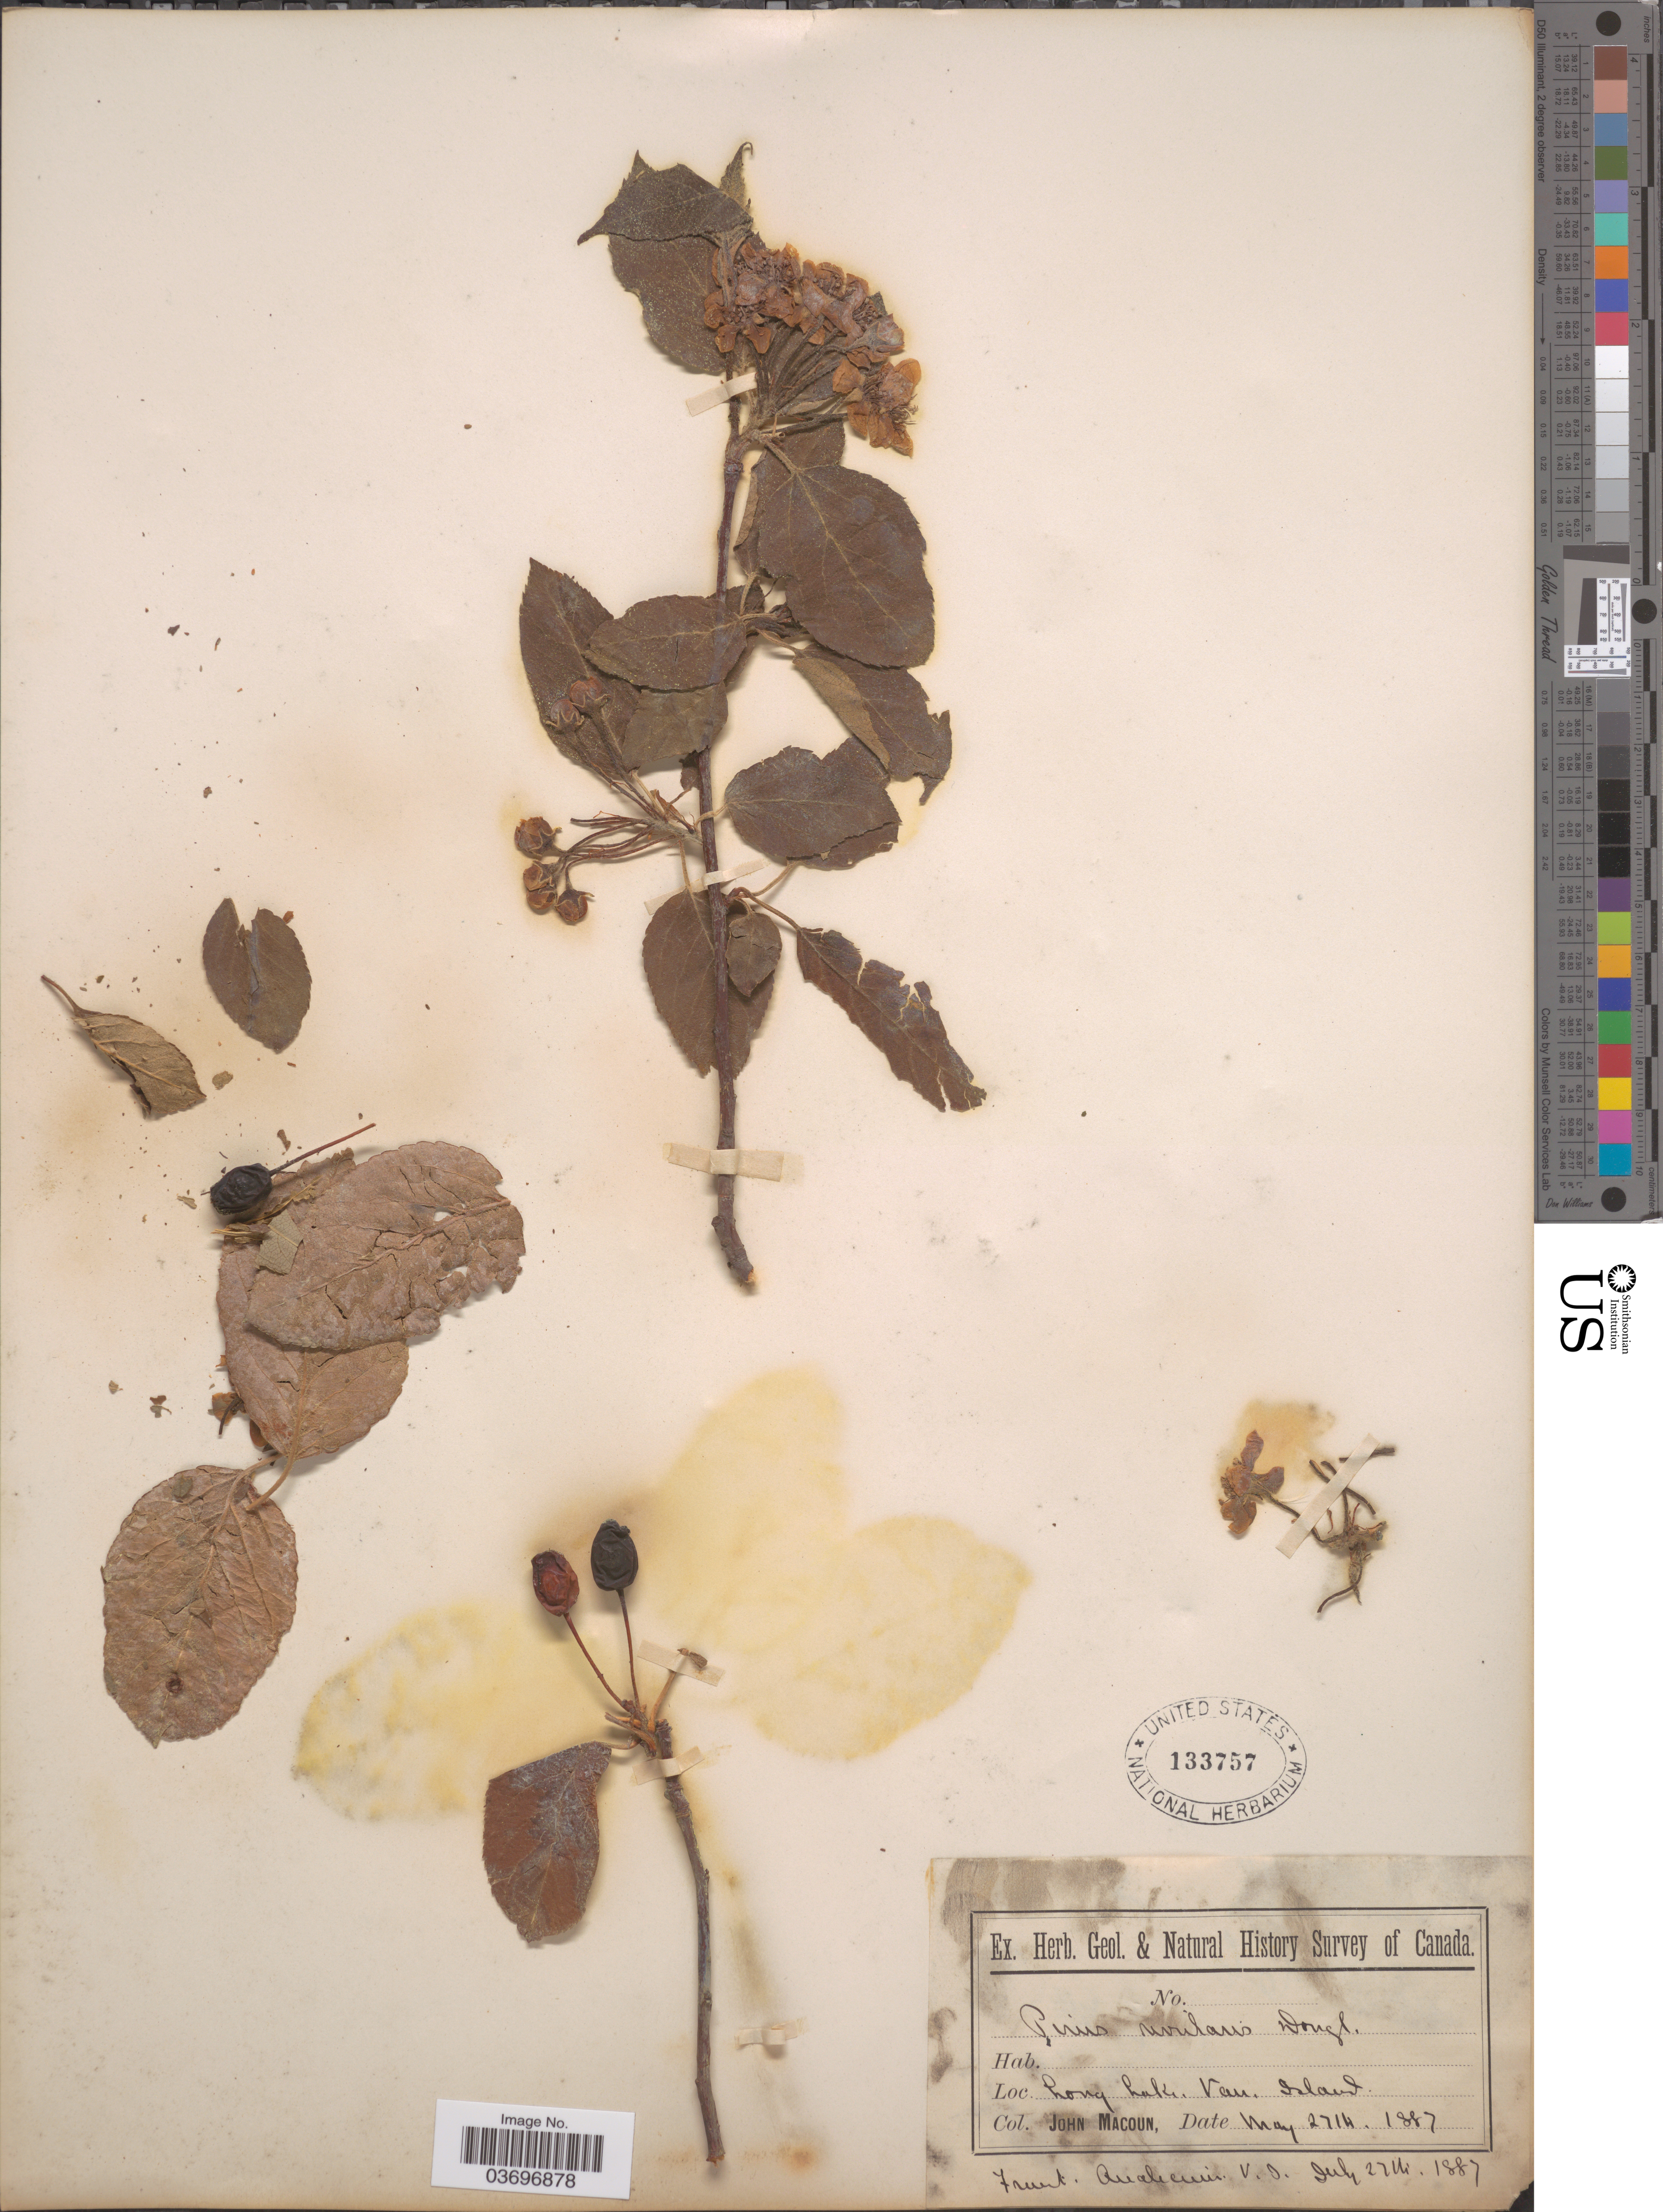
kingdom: Plantae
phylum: Tracheophyta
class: Magnoliopsida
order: Rosales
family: Rosaceae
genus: Malus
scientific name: Malus fusca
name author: (Raf.) C.K. Schneid.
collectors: J. Macoun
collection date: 1887-05-27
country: Canada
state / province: British Columbia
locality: Long lake, Van. Island.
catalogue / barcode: US 133757